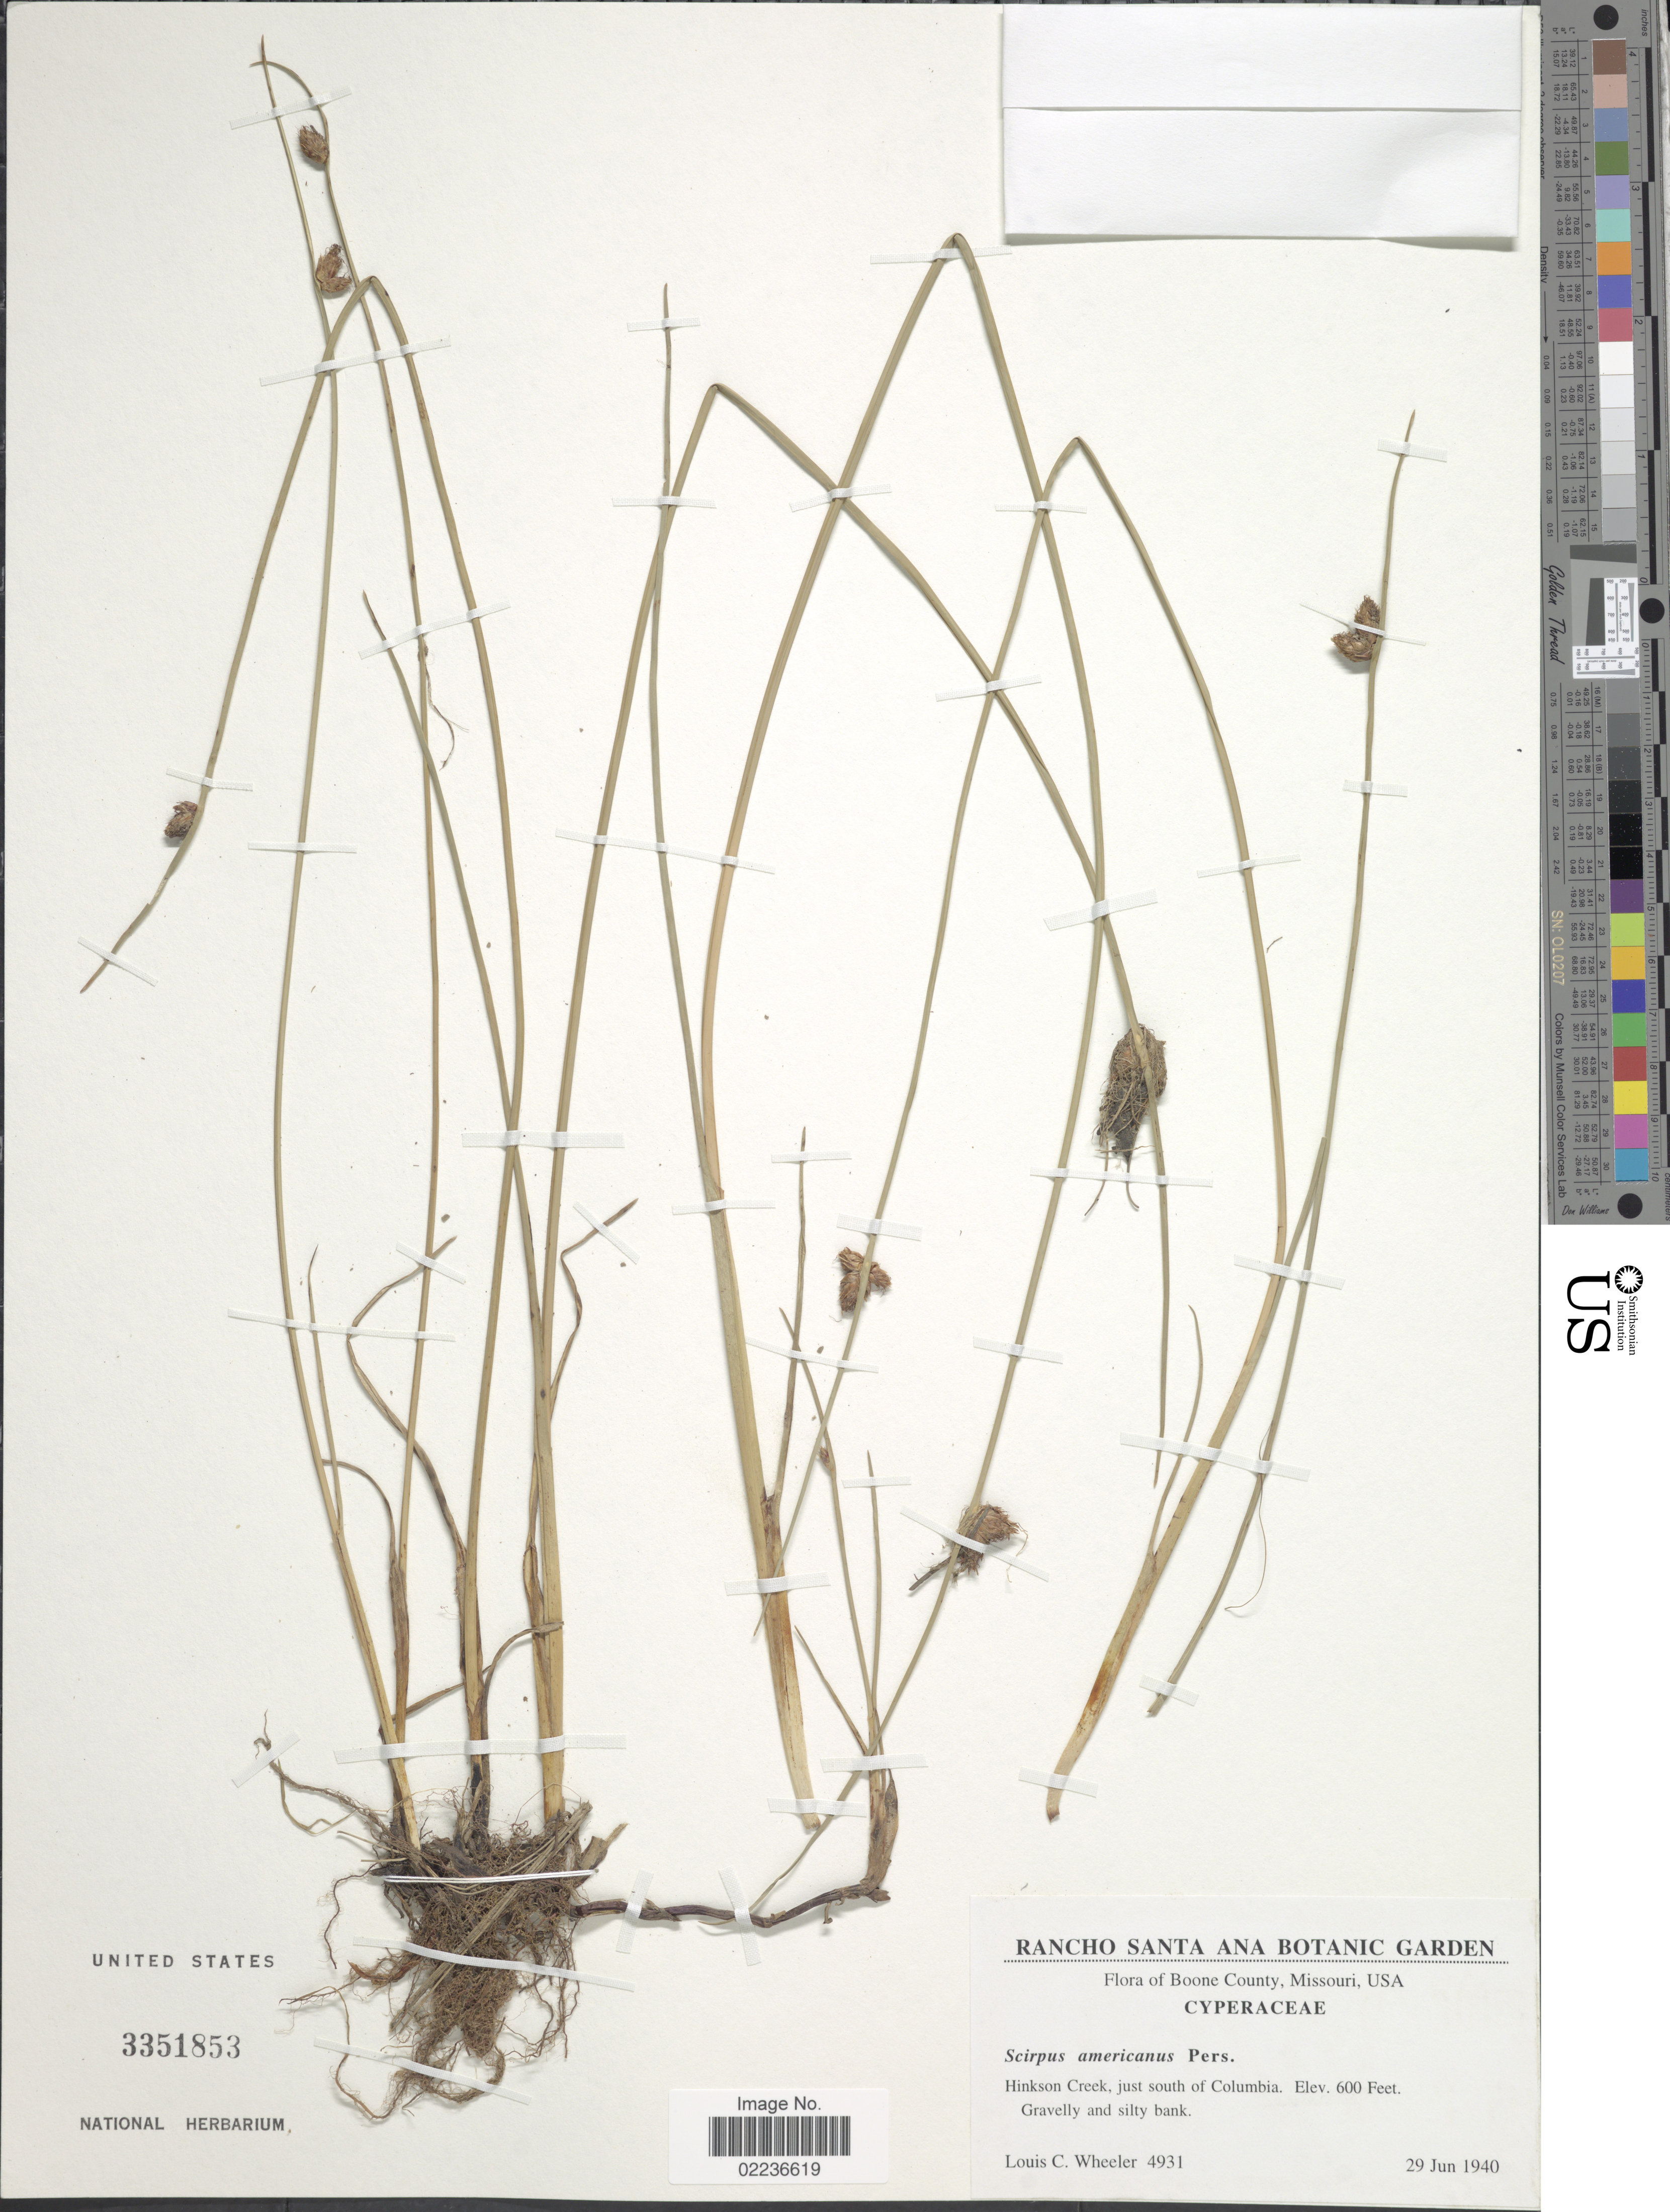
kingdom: Plantae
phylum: Tracheophyta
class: Liliopsida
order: Poales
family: Cyperaceae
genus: Schoenoplectus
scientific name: Schoenoplectus pungens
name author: (Vahl) Palla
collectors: L. C. Wheeler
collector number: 4931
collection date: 1940-06-29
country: United States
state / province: Missouri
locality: Rancho Santa Ana Botanic Garden, Boone County, Hinkson Creek, just south of Columbia, gravelly and silty bank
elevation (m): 183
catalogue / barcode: US 3351853